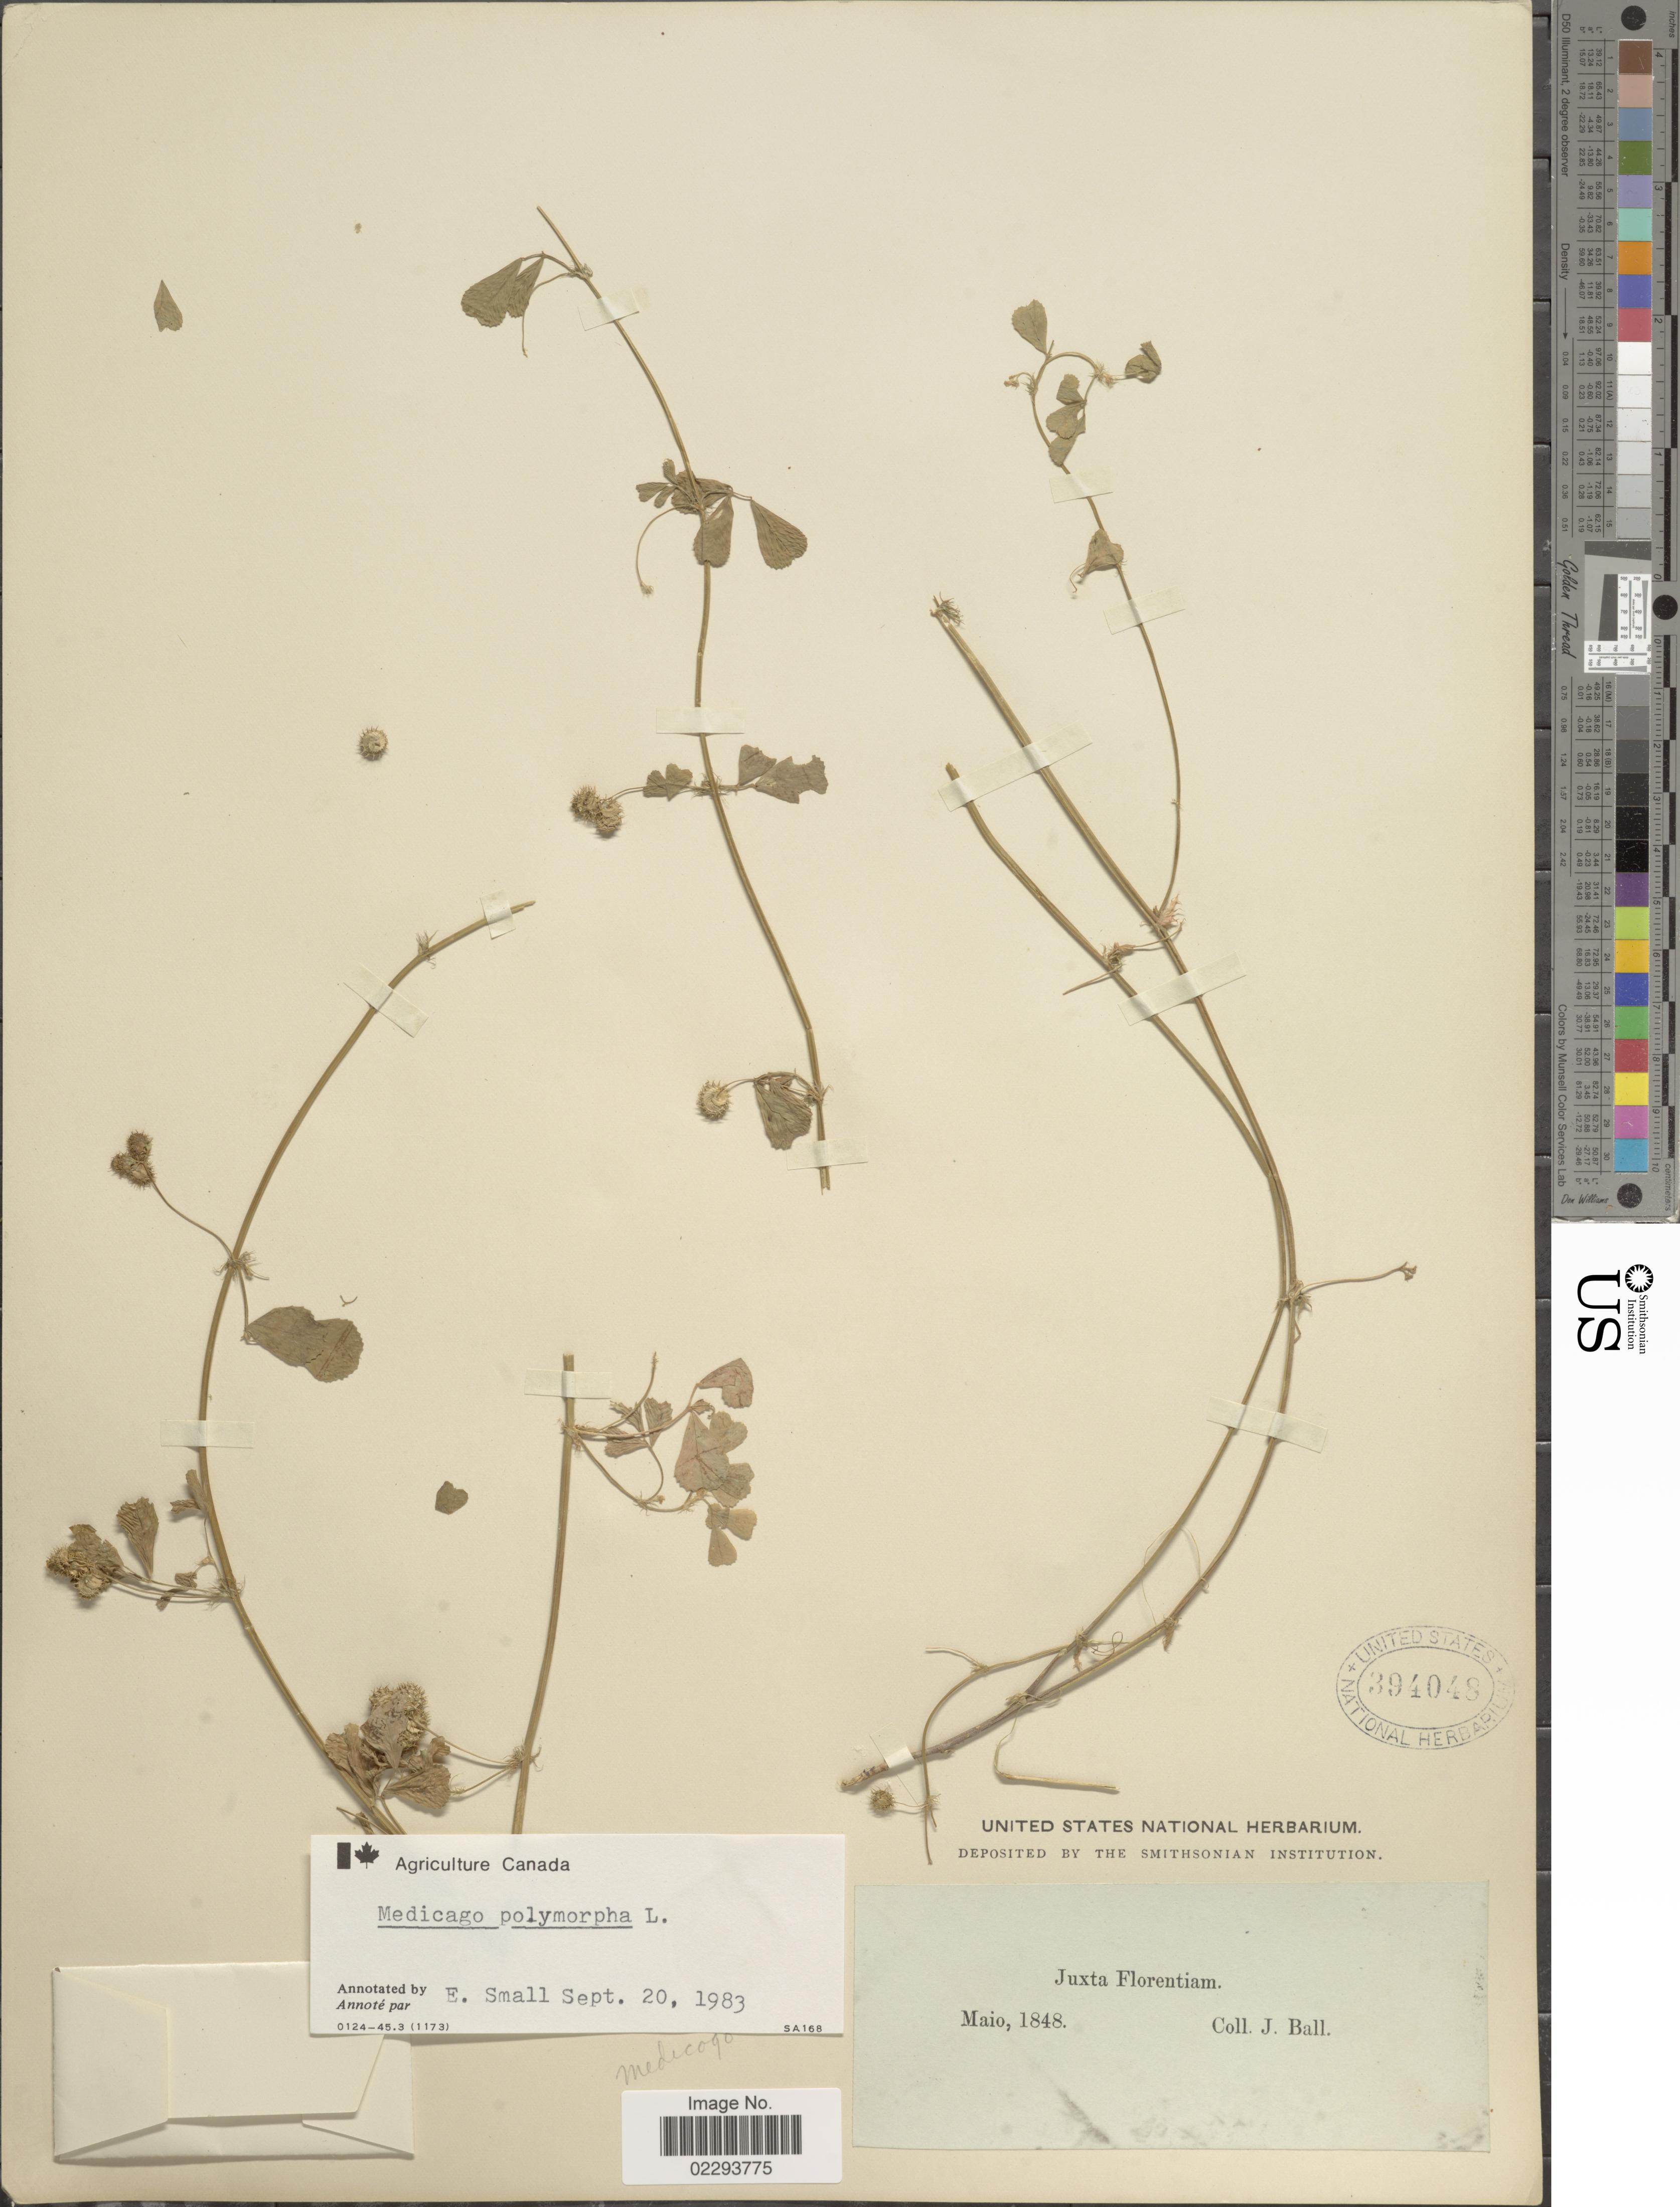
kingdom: Plantae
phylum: Tracheophyta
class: Magnoliopsida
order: Fabales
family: Fabaceae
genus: Medicago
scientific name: Medicago polymorpha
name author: L.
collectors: J. Ball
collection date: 1848-05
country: Italy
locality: Juxta Florentium.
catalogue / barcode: US 394048